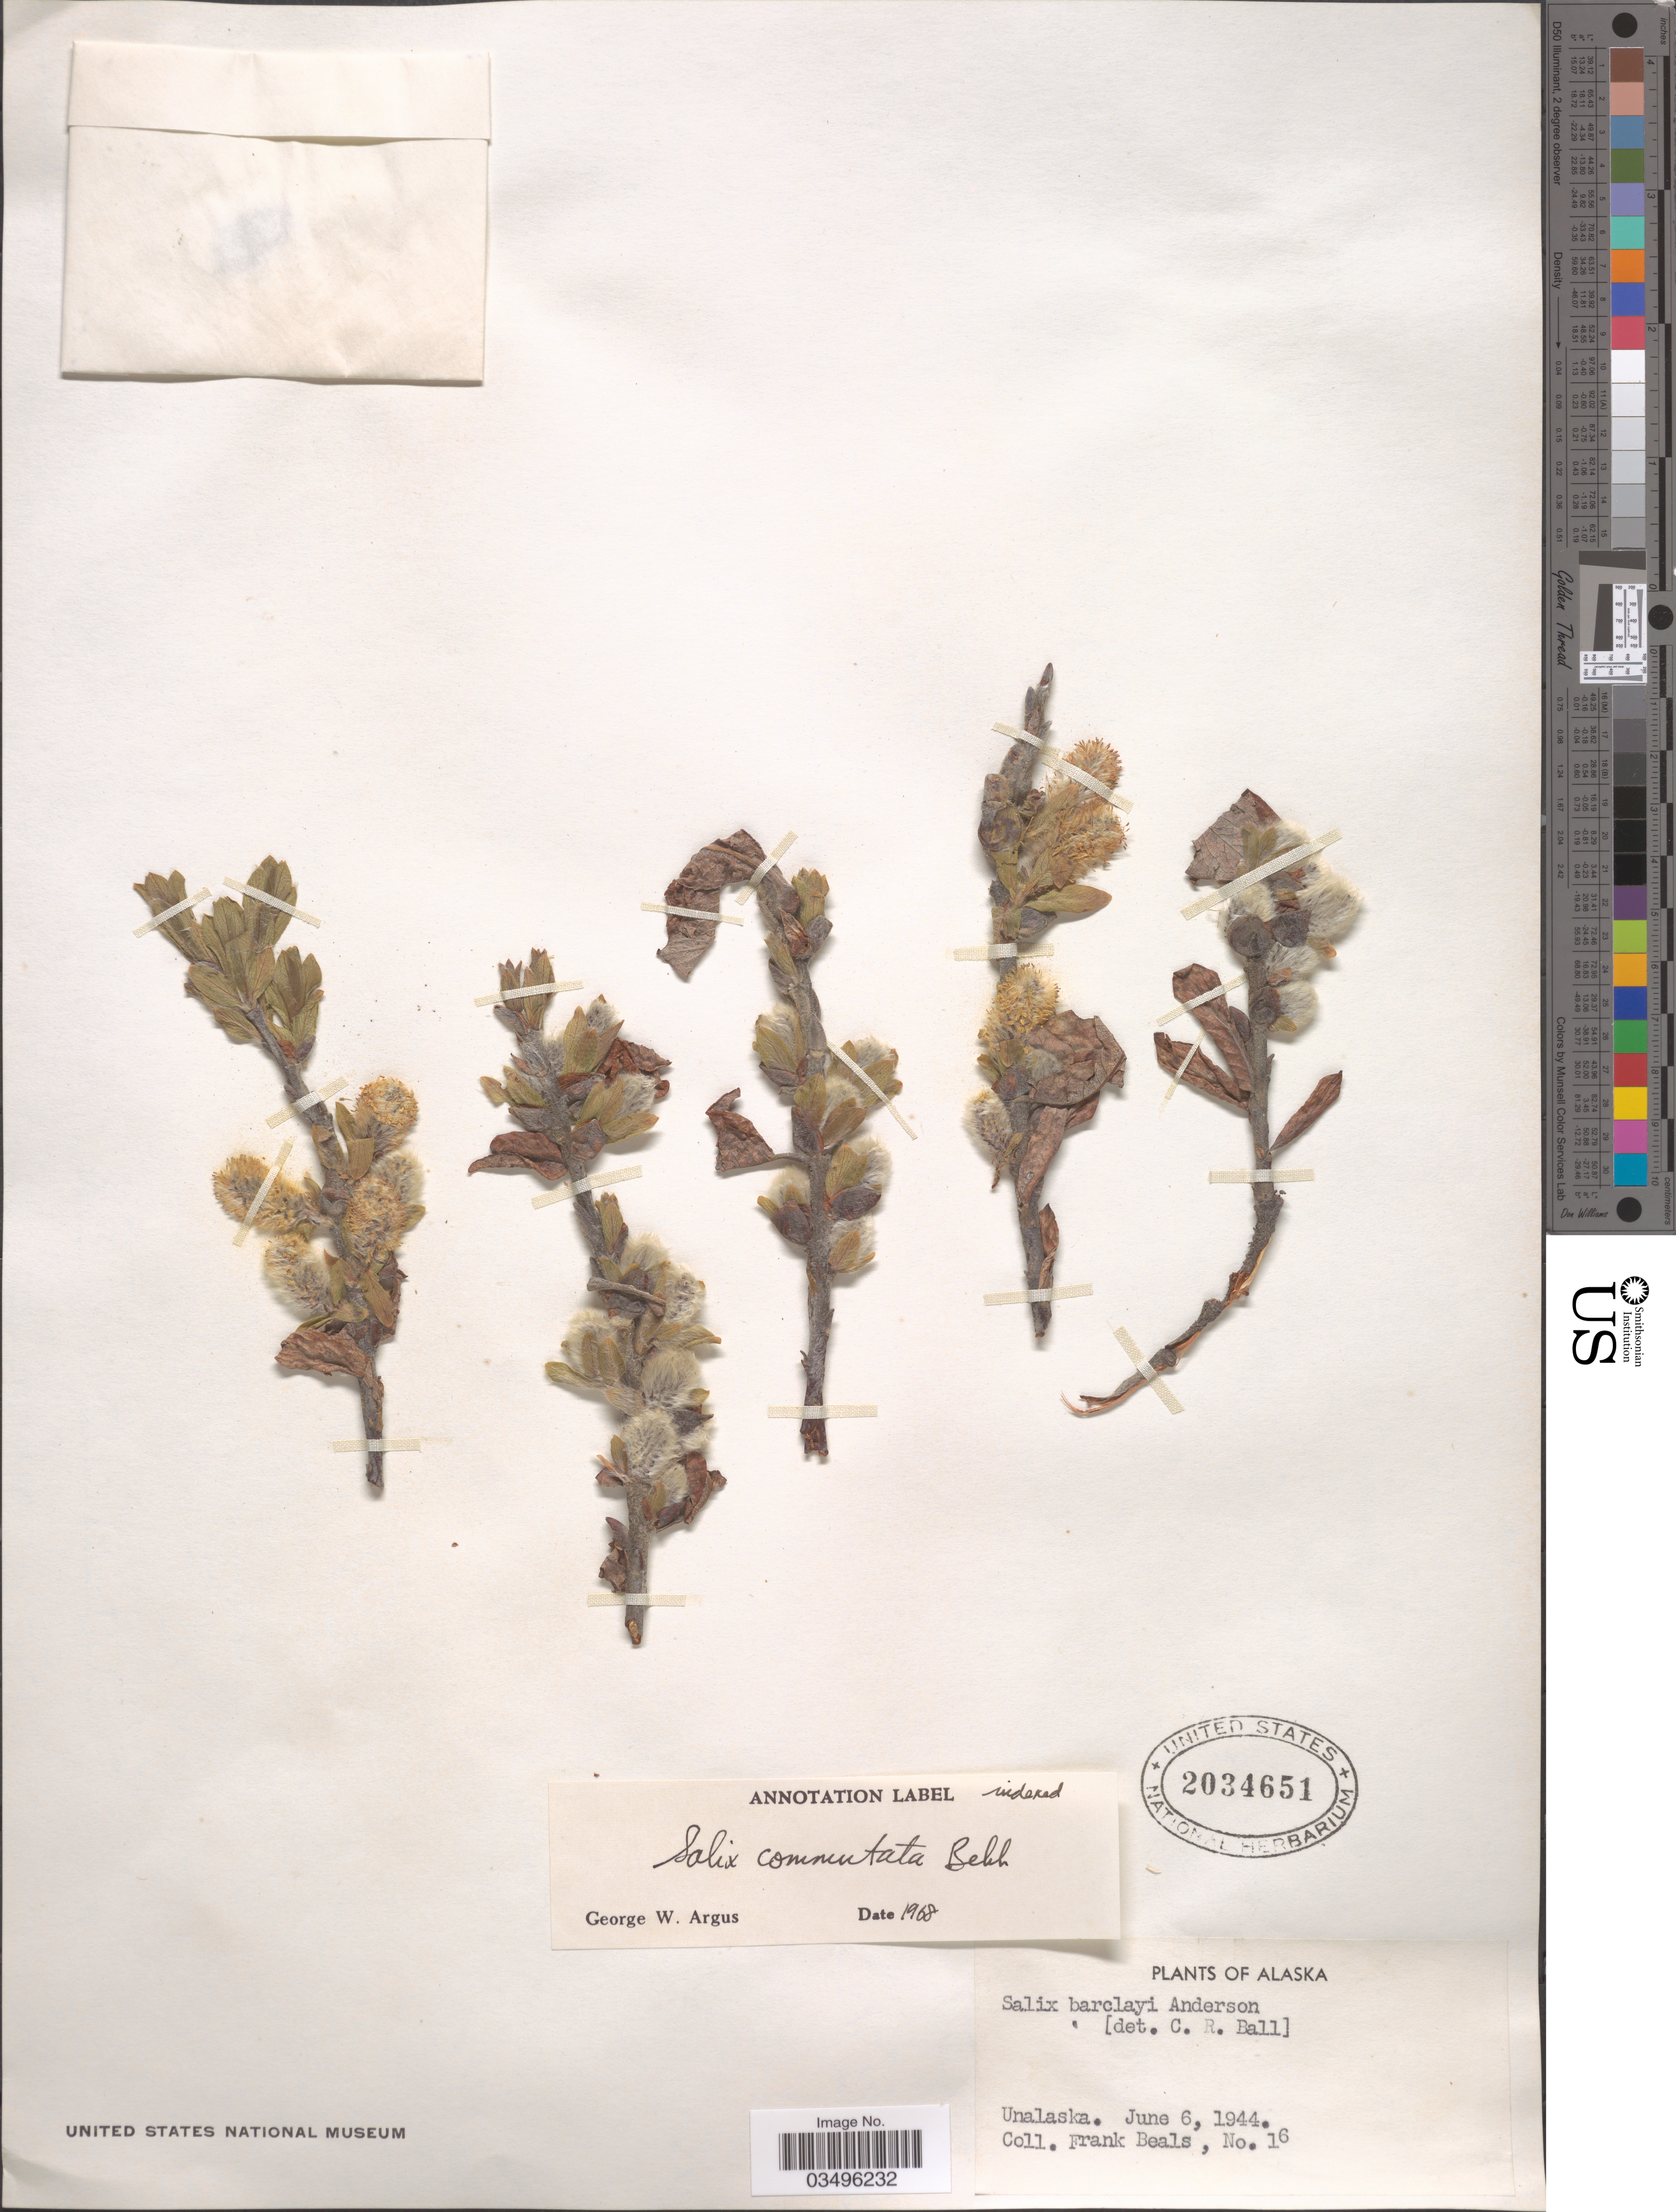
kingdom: Plantae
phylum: Tracheophyta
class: Magnoliopsida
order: Malpighiales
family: Salicaceae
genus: Salix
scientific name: Salix commutata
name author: Bebb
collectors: F. Beals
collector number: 16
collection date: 1944-06-06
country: United States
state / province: Alaska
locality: Unalaska.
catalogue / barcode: US 2034651